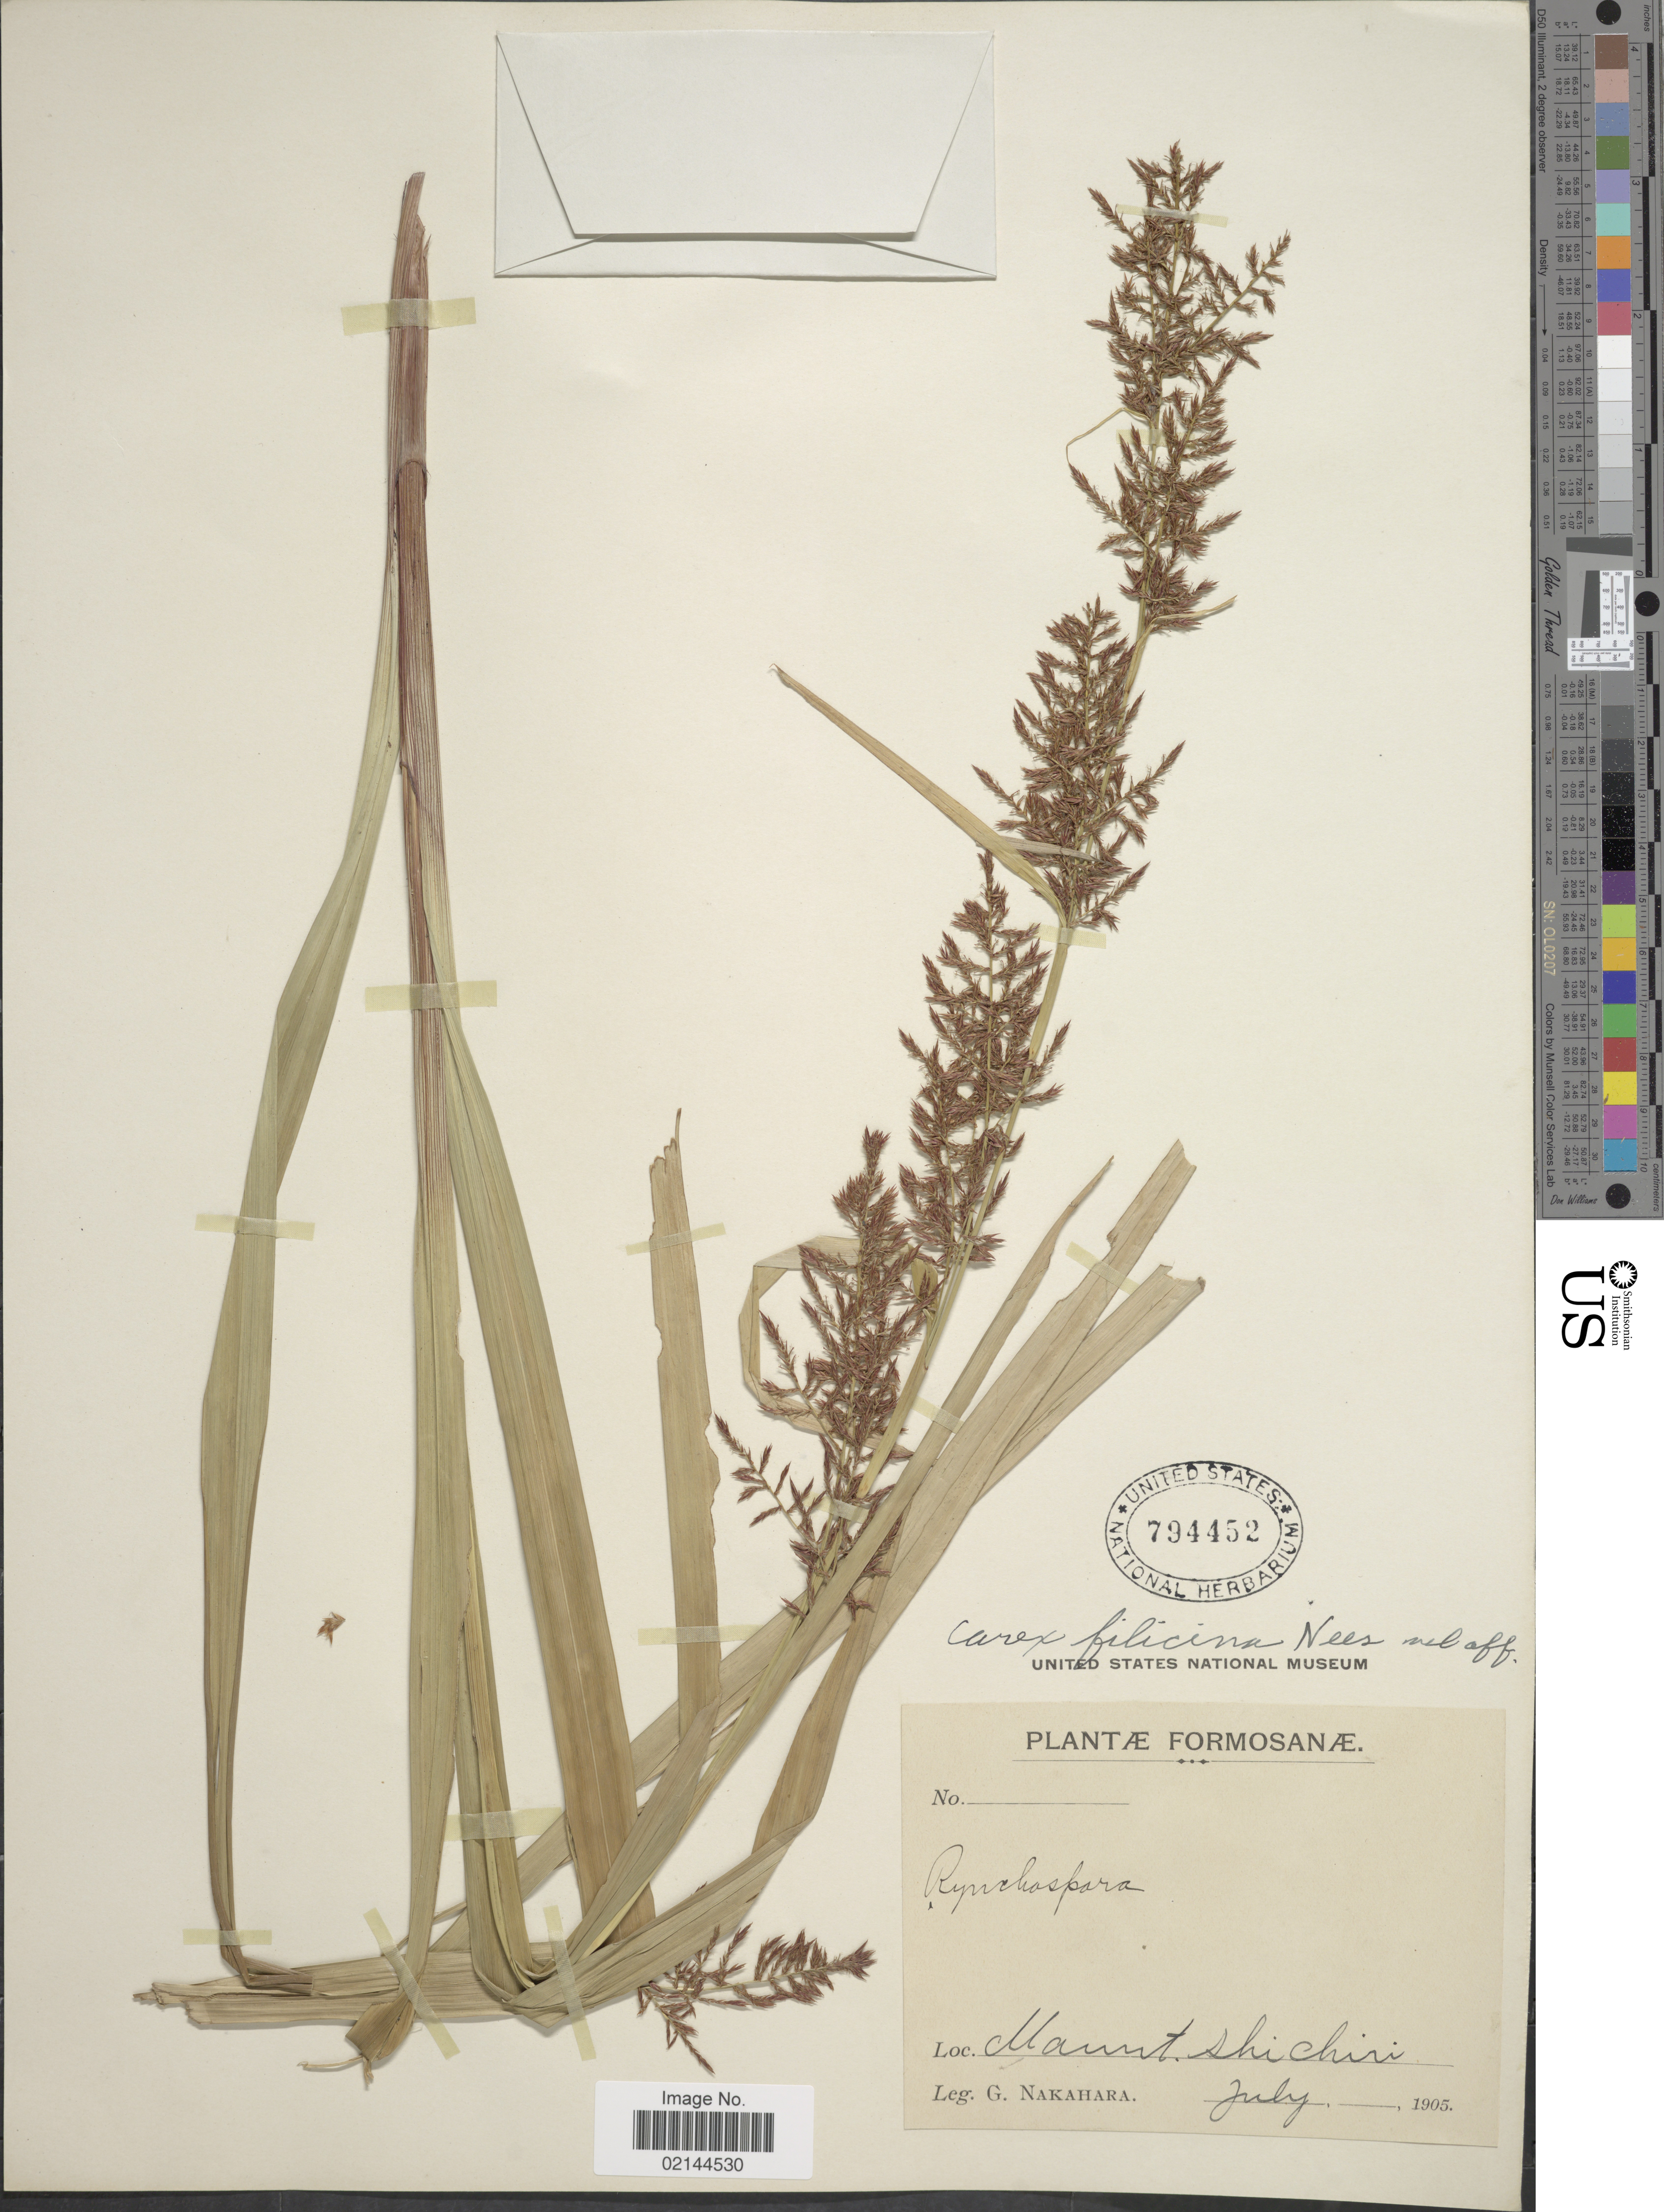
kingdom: Plantae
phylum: Tracheophyta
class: Liliopsida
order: Poales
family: Cyperaceae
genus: Carex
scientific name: Carex filicina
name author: Nees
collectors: G. Nakahara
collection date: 1905-07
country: Taiwan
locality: Formosanae. Maunt. shichiri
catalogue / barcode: US 794452